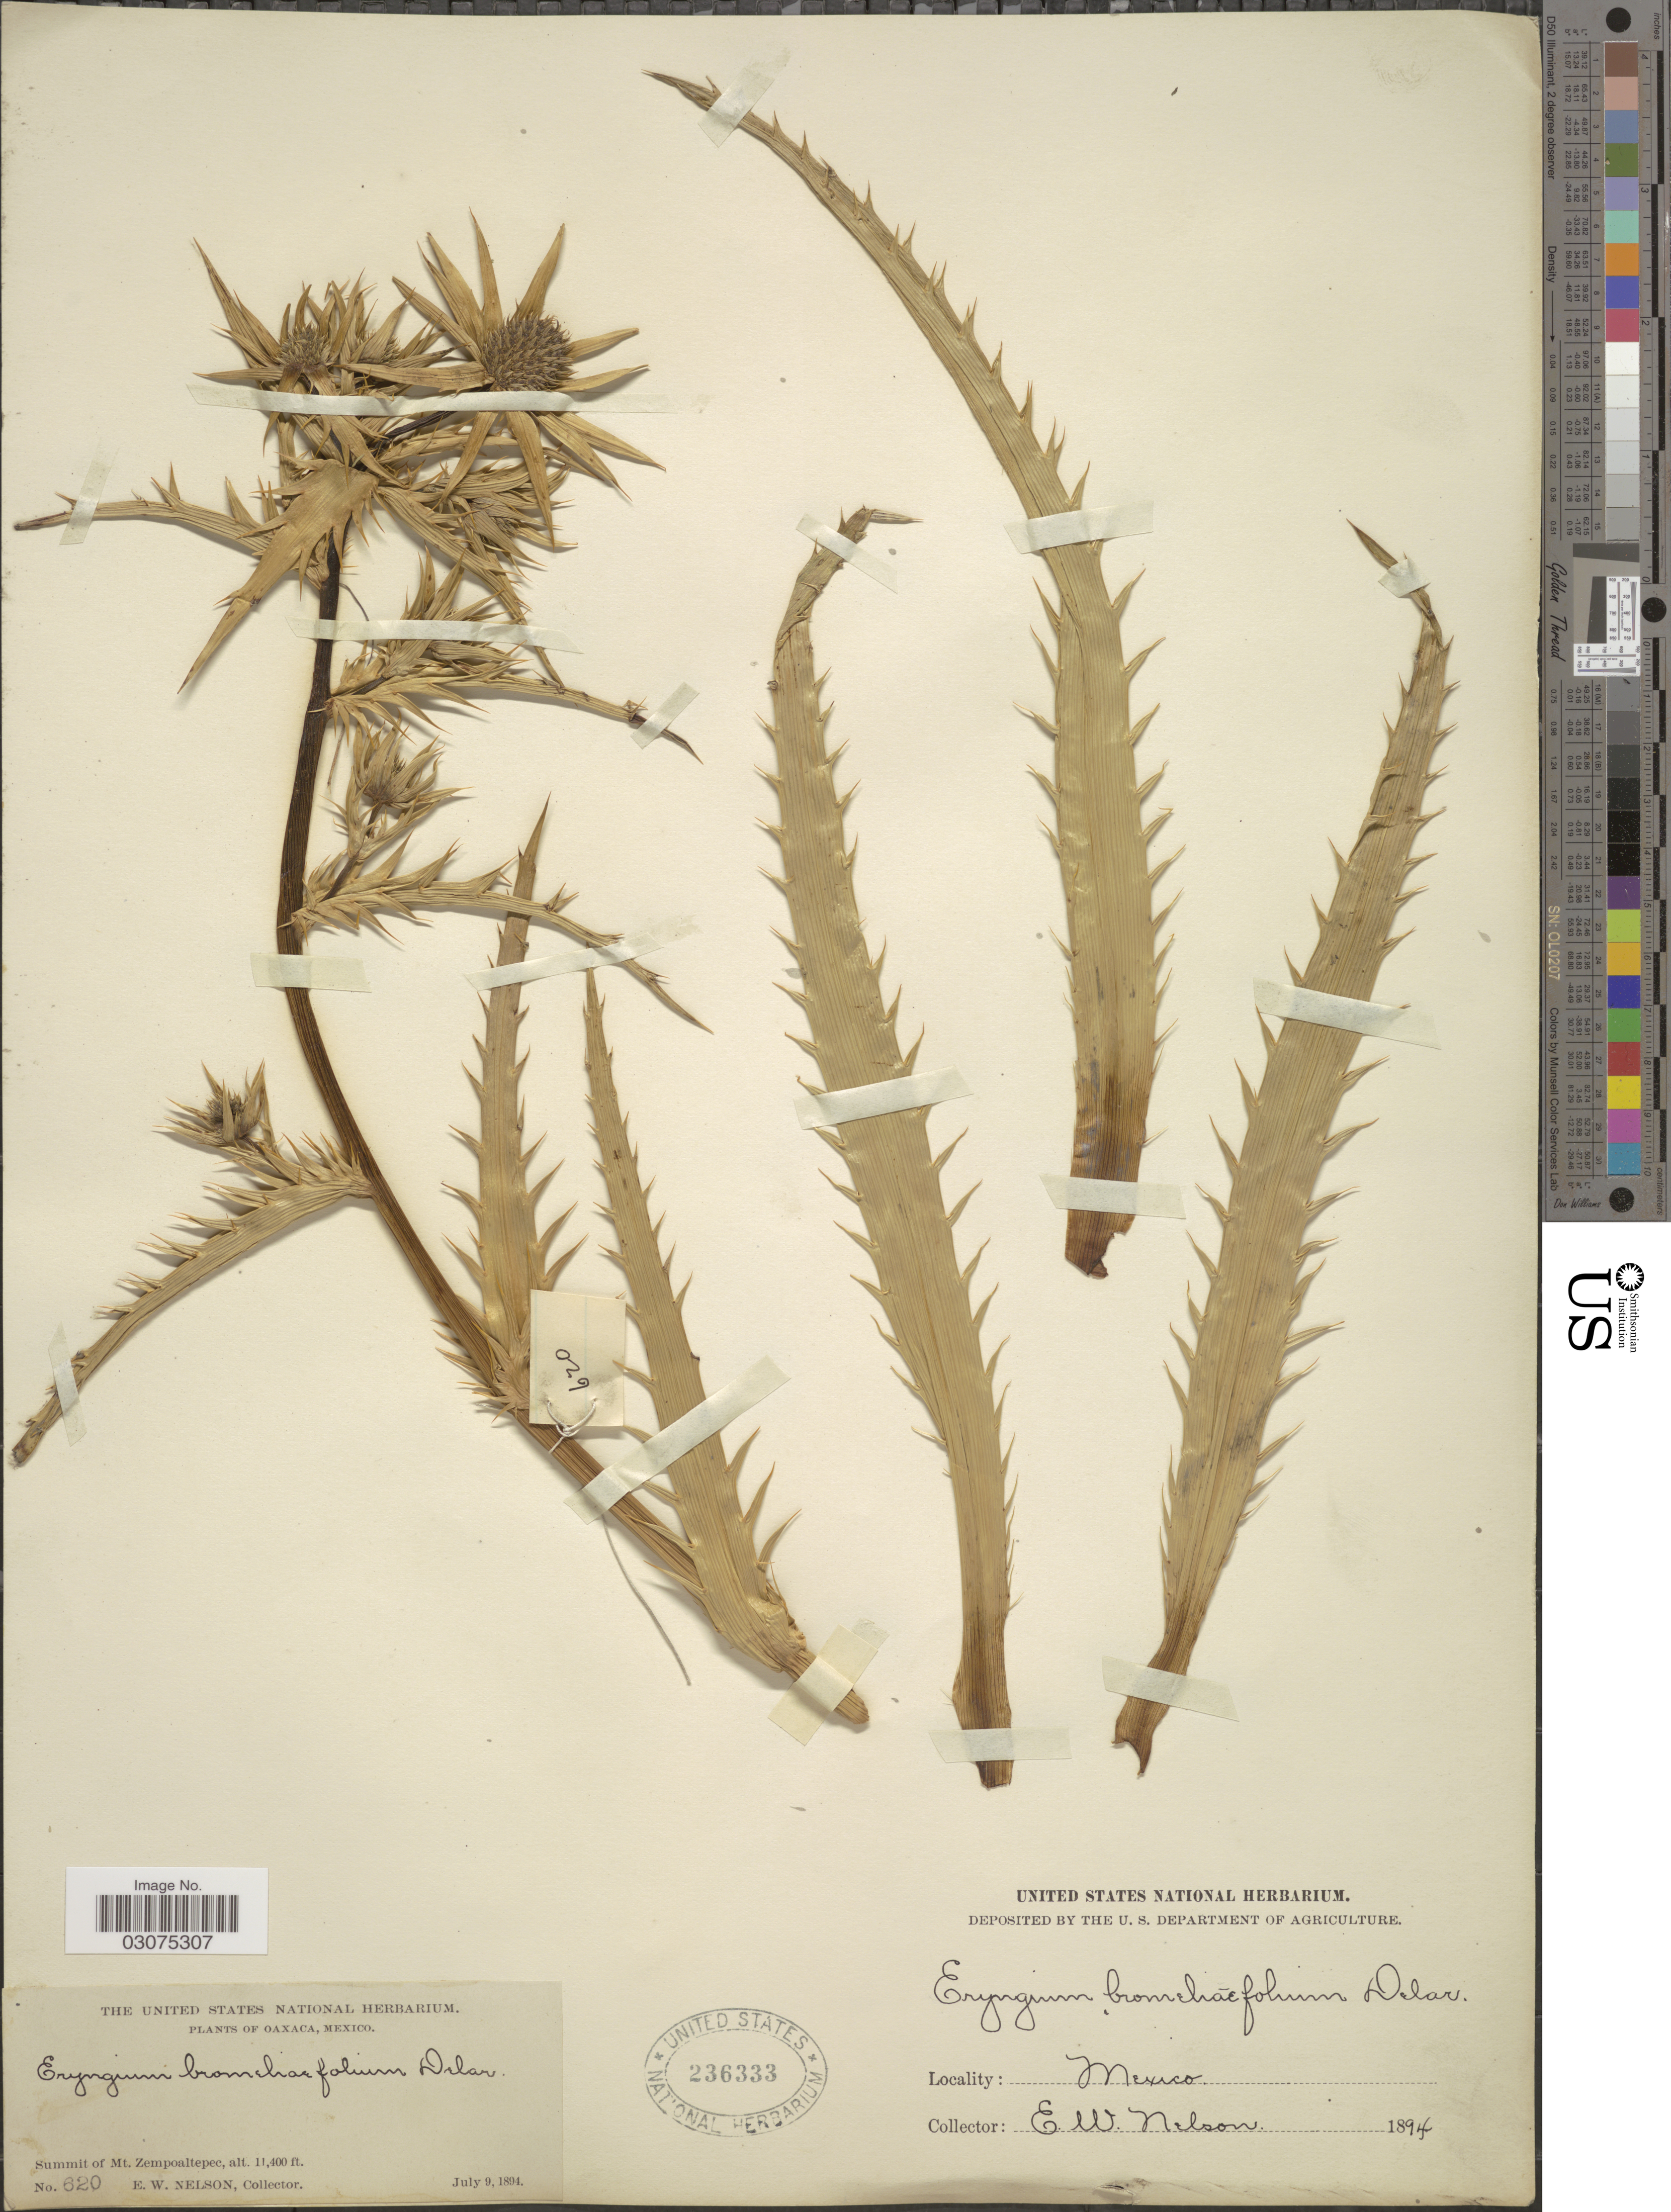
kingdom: Plantae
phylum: Tracheophyta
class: Magnoliopsida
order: Apiales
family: Apiaceae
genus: Eryngium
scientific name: Eryngium bromeliifolium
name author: F. Delaroche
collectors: E. W. Nelson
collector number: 620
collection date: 1894-07-09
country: Mexico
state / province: Oaxaca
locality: Summit of Mt. Zempoaltepec.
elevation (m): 3475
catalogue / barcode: US 236333